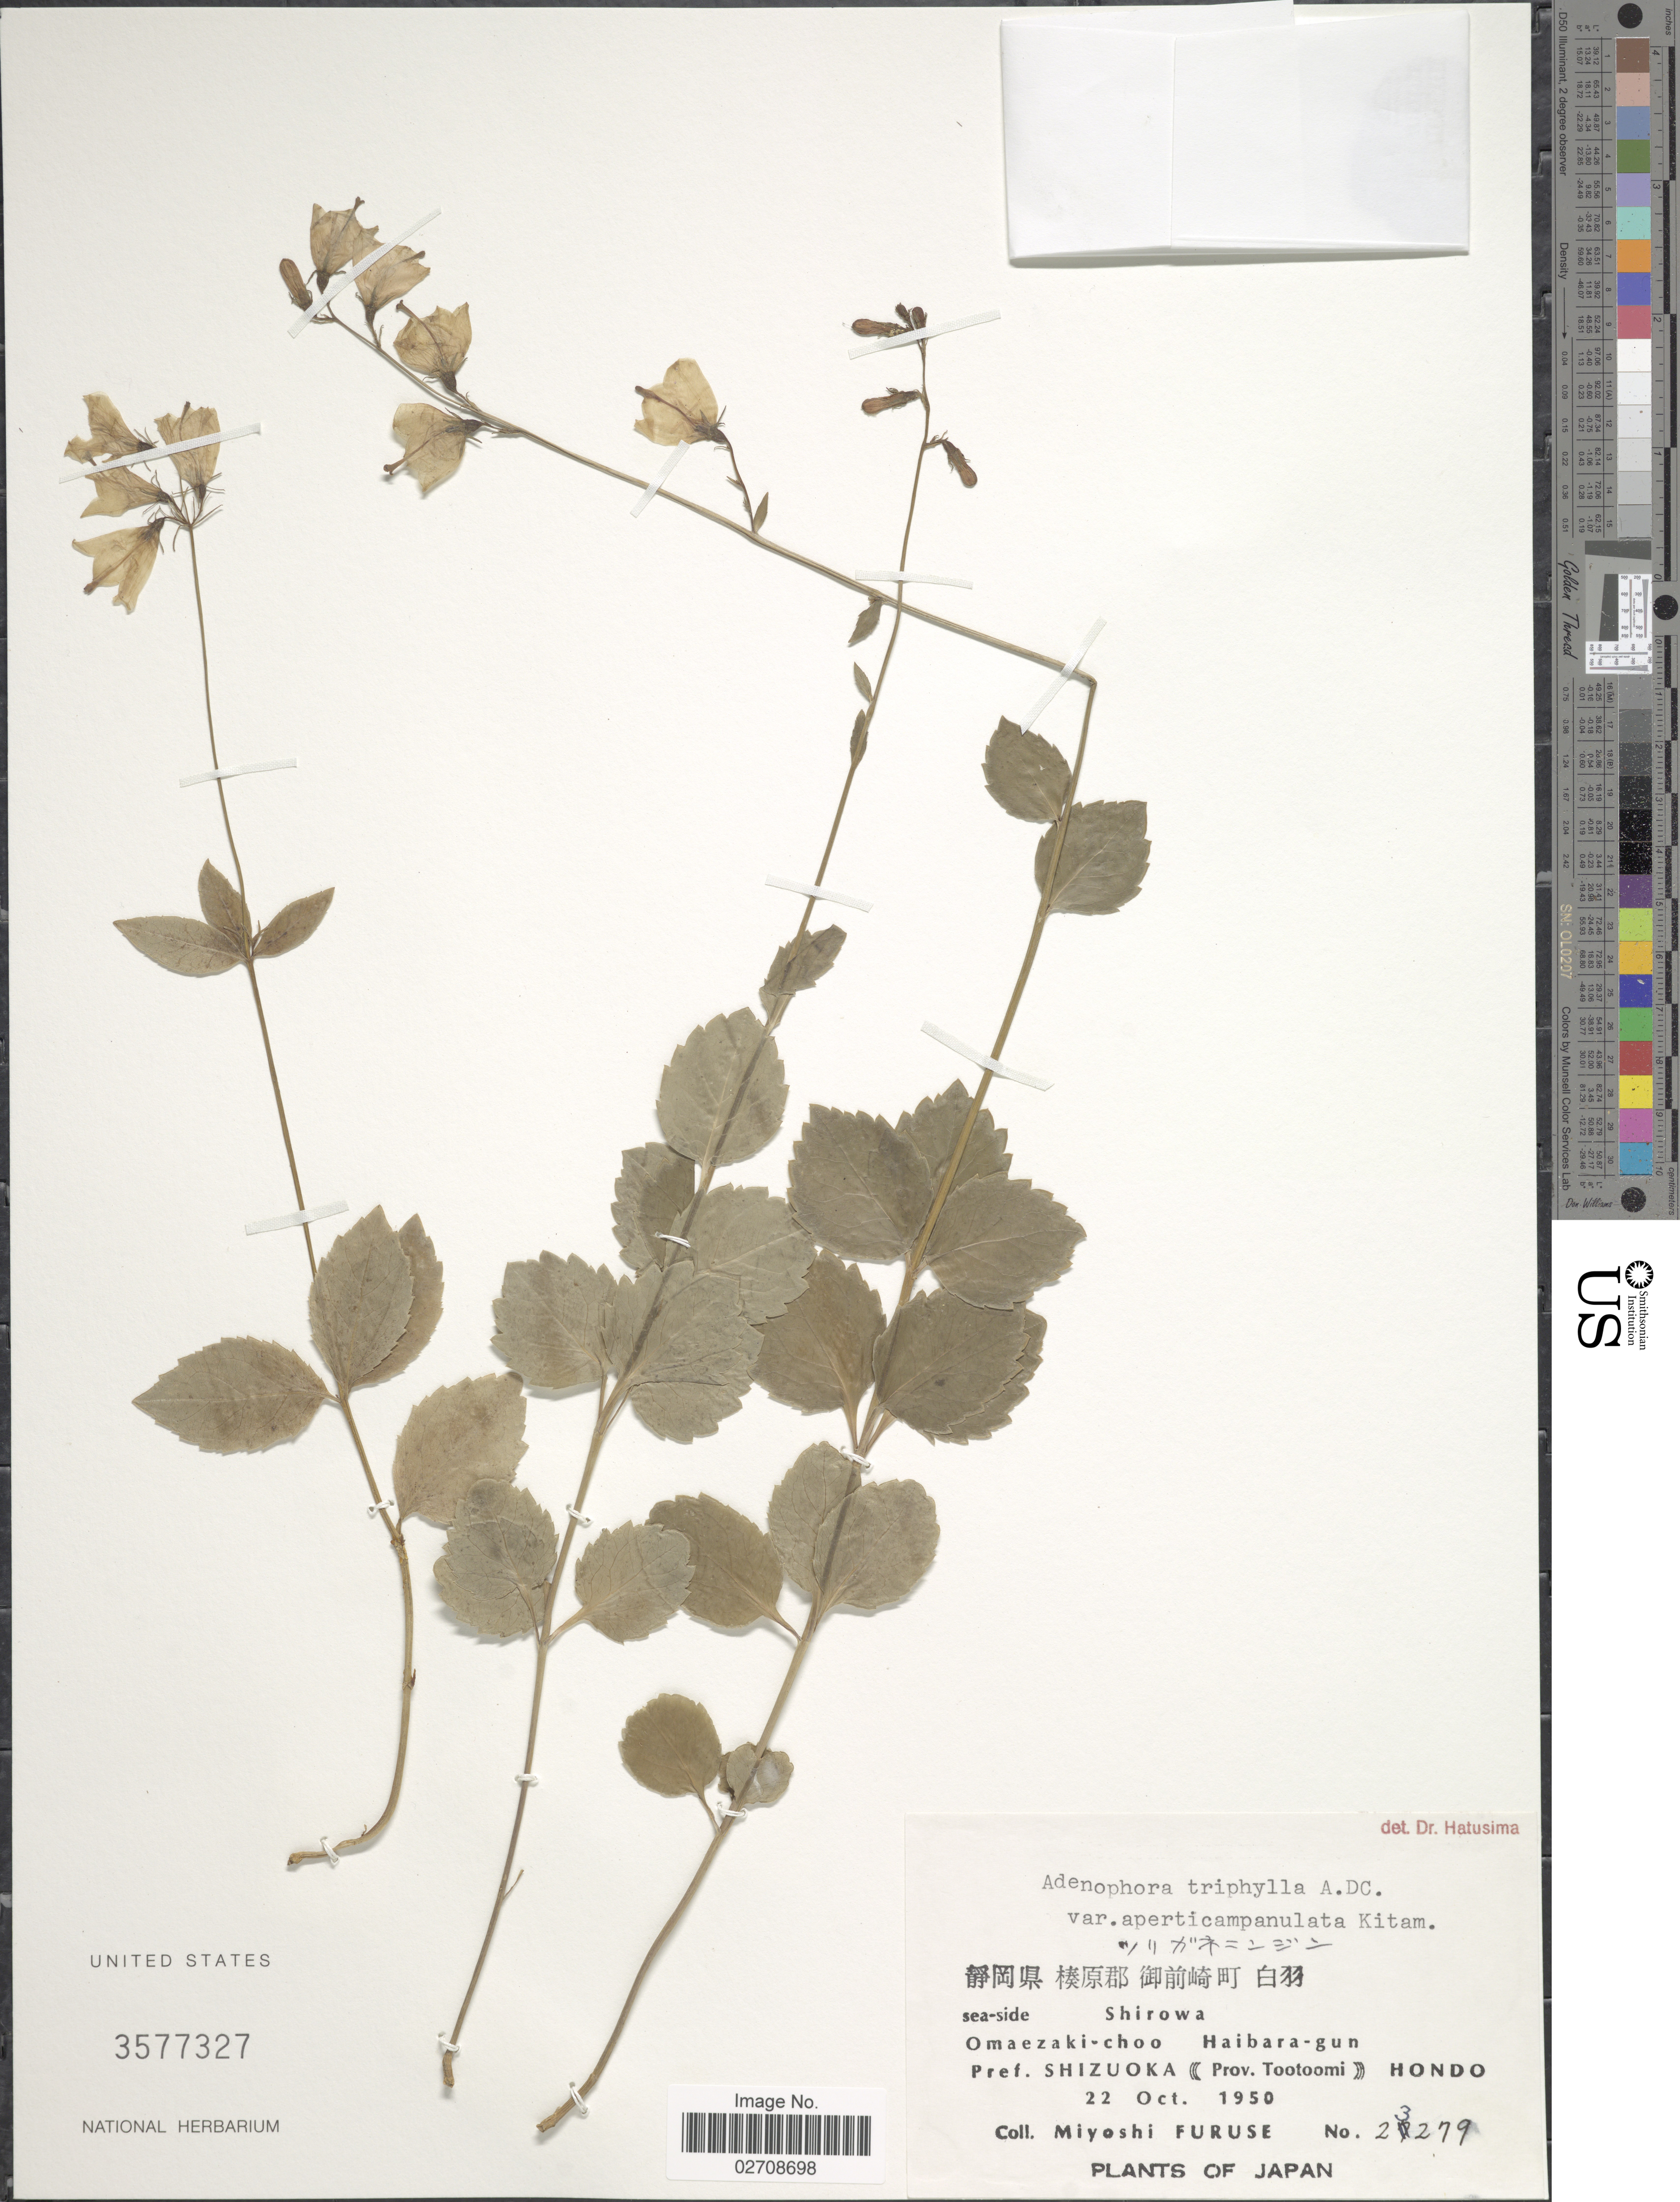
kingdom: Plantae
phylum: Tracheophyta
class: Magnoliopsida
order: Asterales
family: Campanulaceae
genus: Adenophora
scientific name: Adenophora triphylla var. japonica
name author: (Regel) H. Hara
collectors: M. Furuse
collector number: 23279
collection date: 1950-10-22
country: Japan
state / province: Sizuoka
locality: Sea-side Shirowa, Omaezaki-choo, Haibara-gun, Pref. Shizuoka (Prov. Tootoomi) Hondo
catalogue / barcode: US 3577327